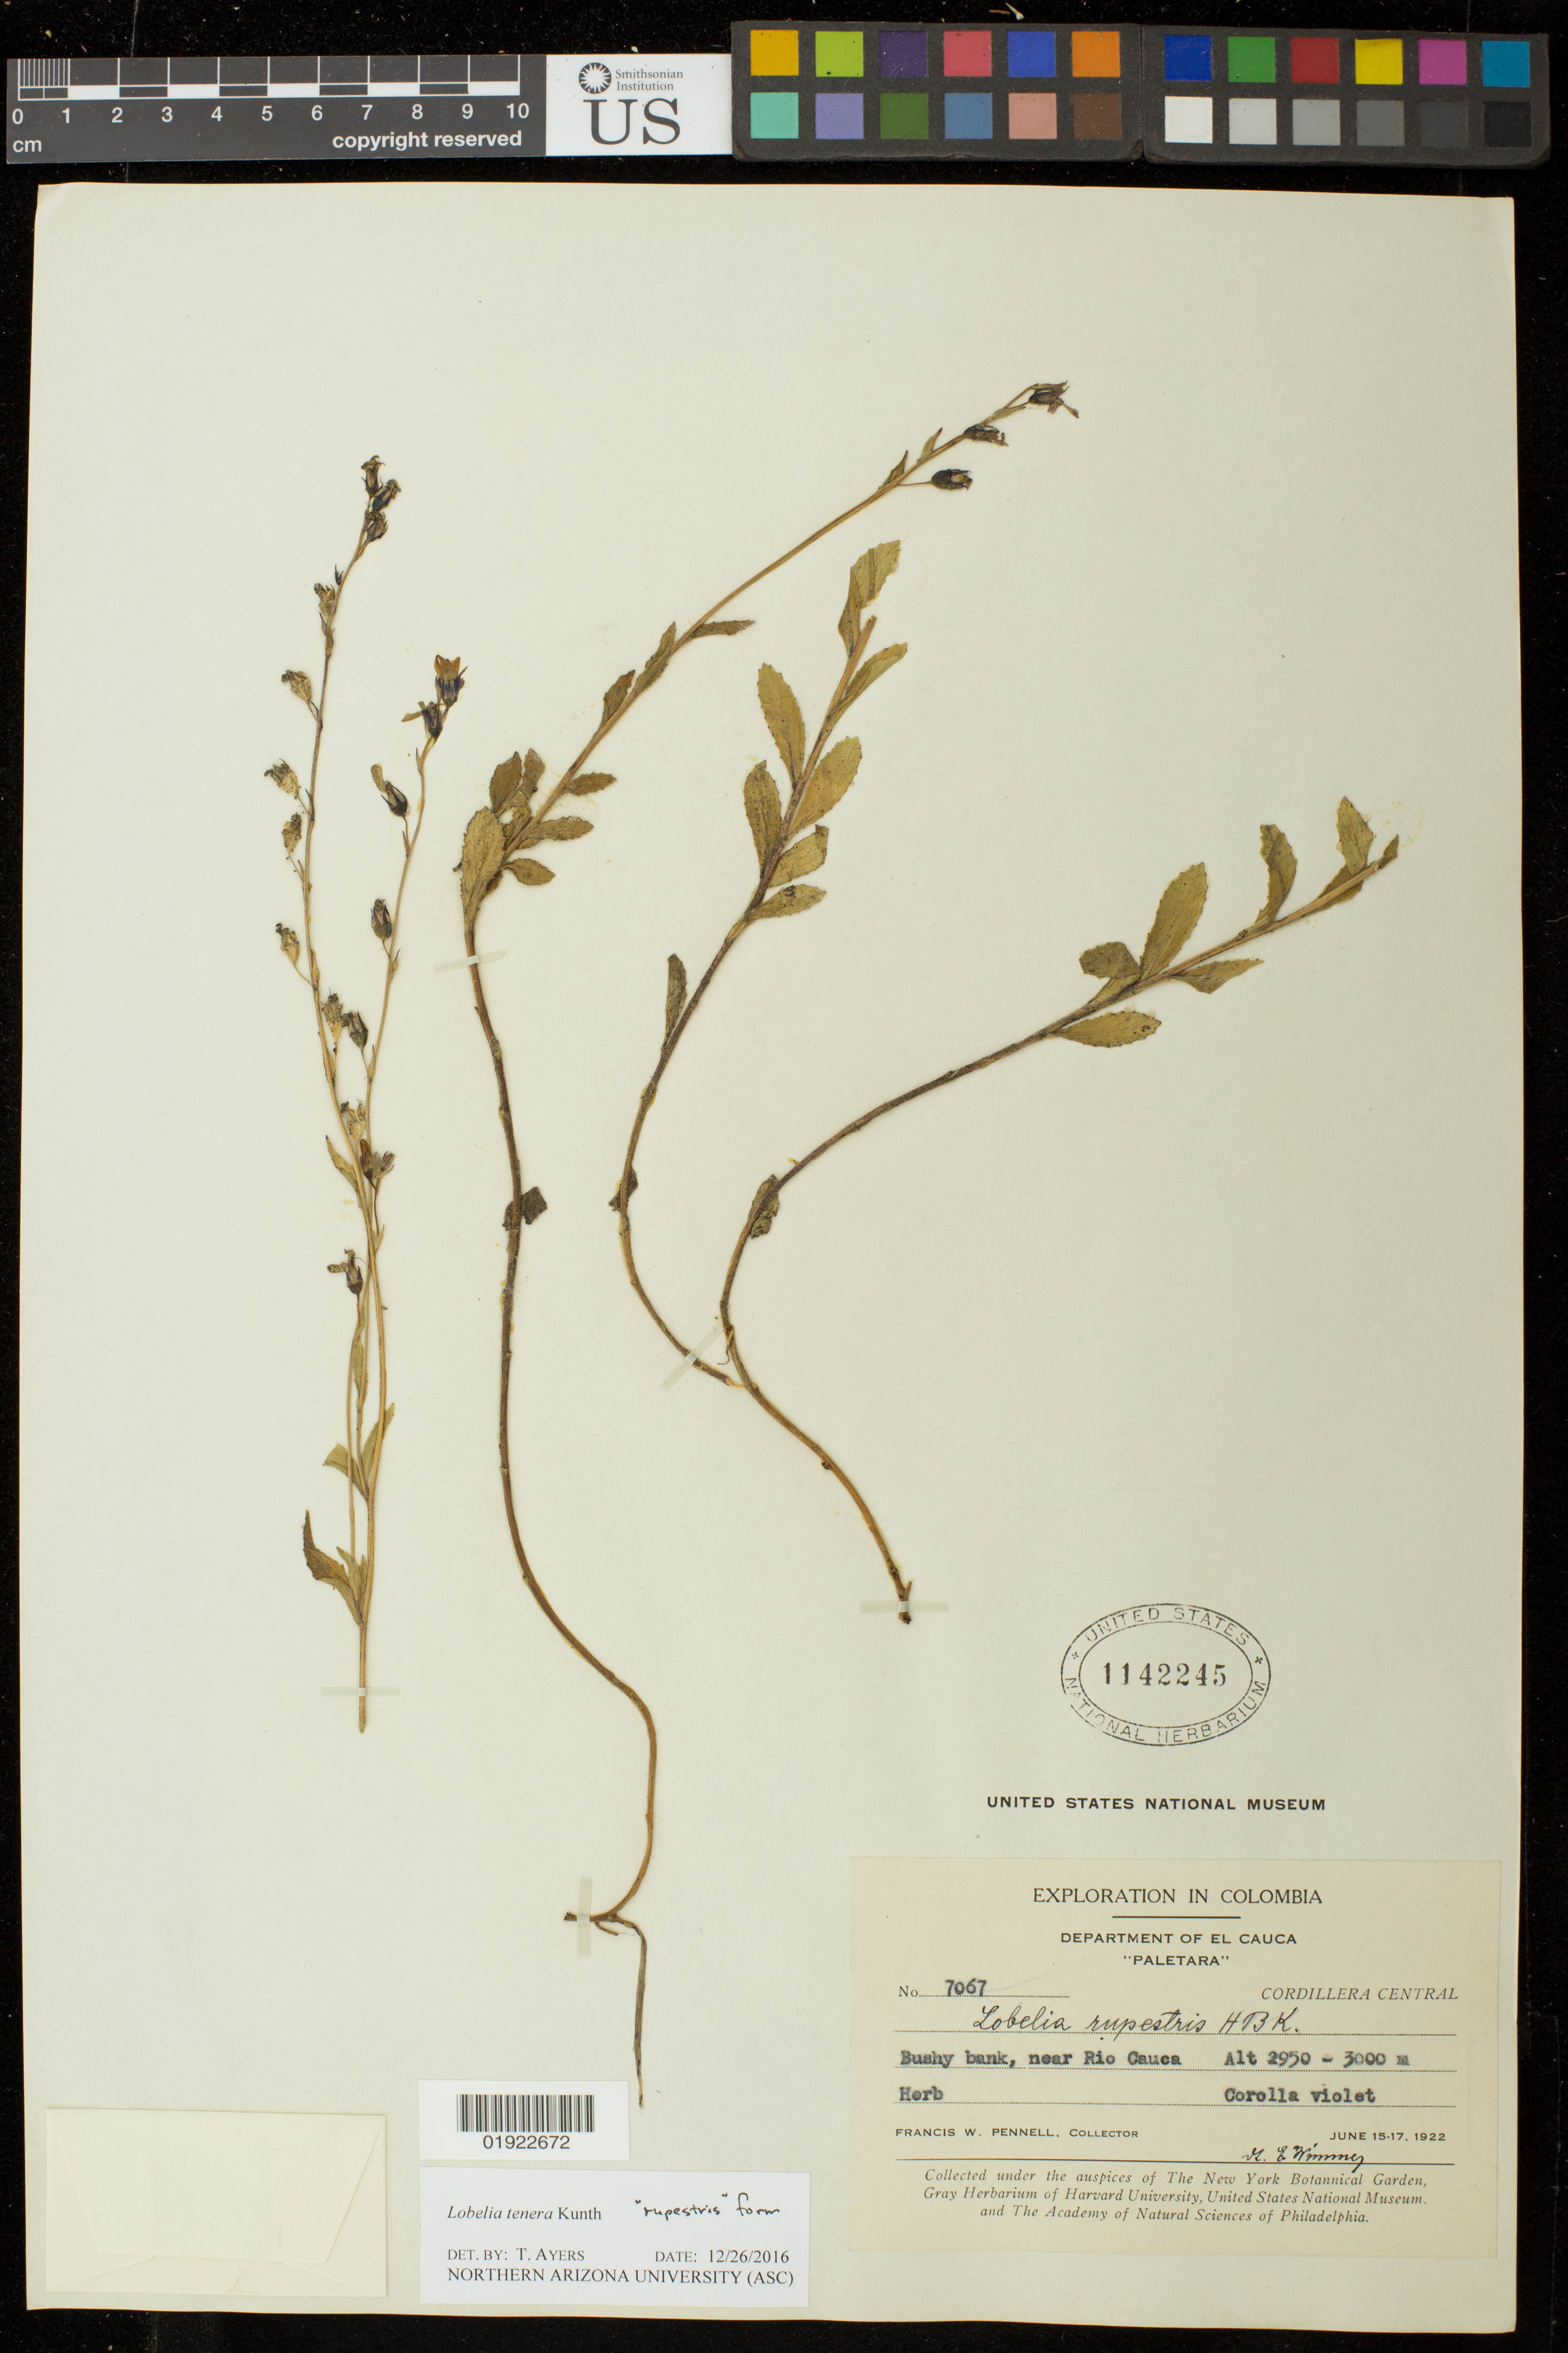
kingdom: Plantae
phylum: Tracheophyta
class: Magnoliopsida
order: Asterales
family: Campanulaceae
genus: Lobelia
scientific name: Lobelia tenera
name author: Kunth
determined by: Ayers, Tina J.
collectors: F. W. Pennell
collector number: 7067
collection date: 1922-06-15/1922-06-17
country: Colombia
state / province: Cauca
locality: "Paletara". Near Rio Cauca.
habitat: Bushy bank.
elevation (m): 2950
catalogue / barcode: US 1142245